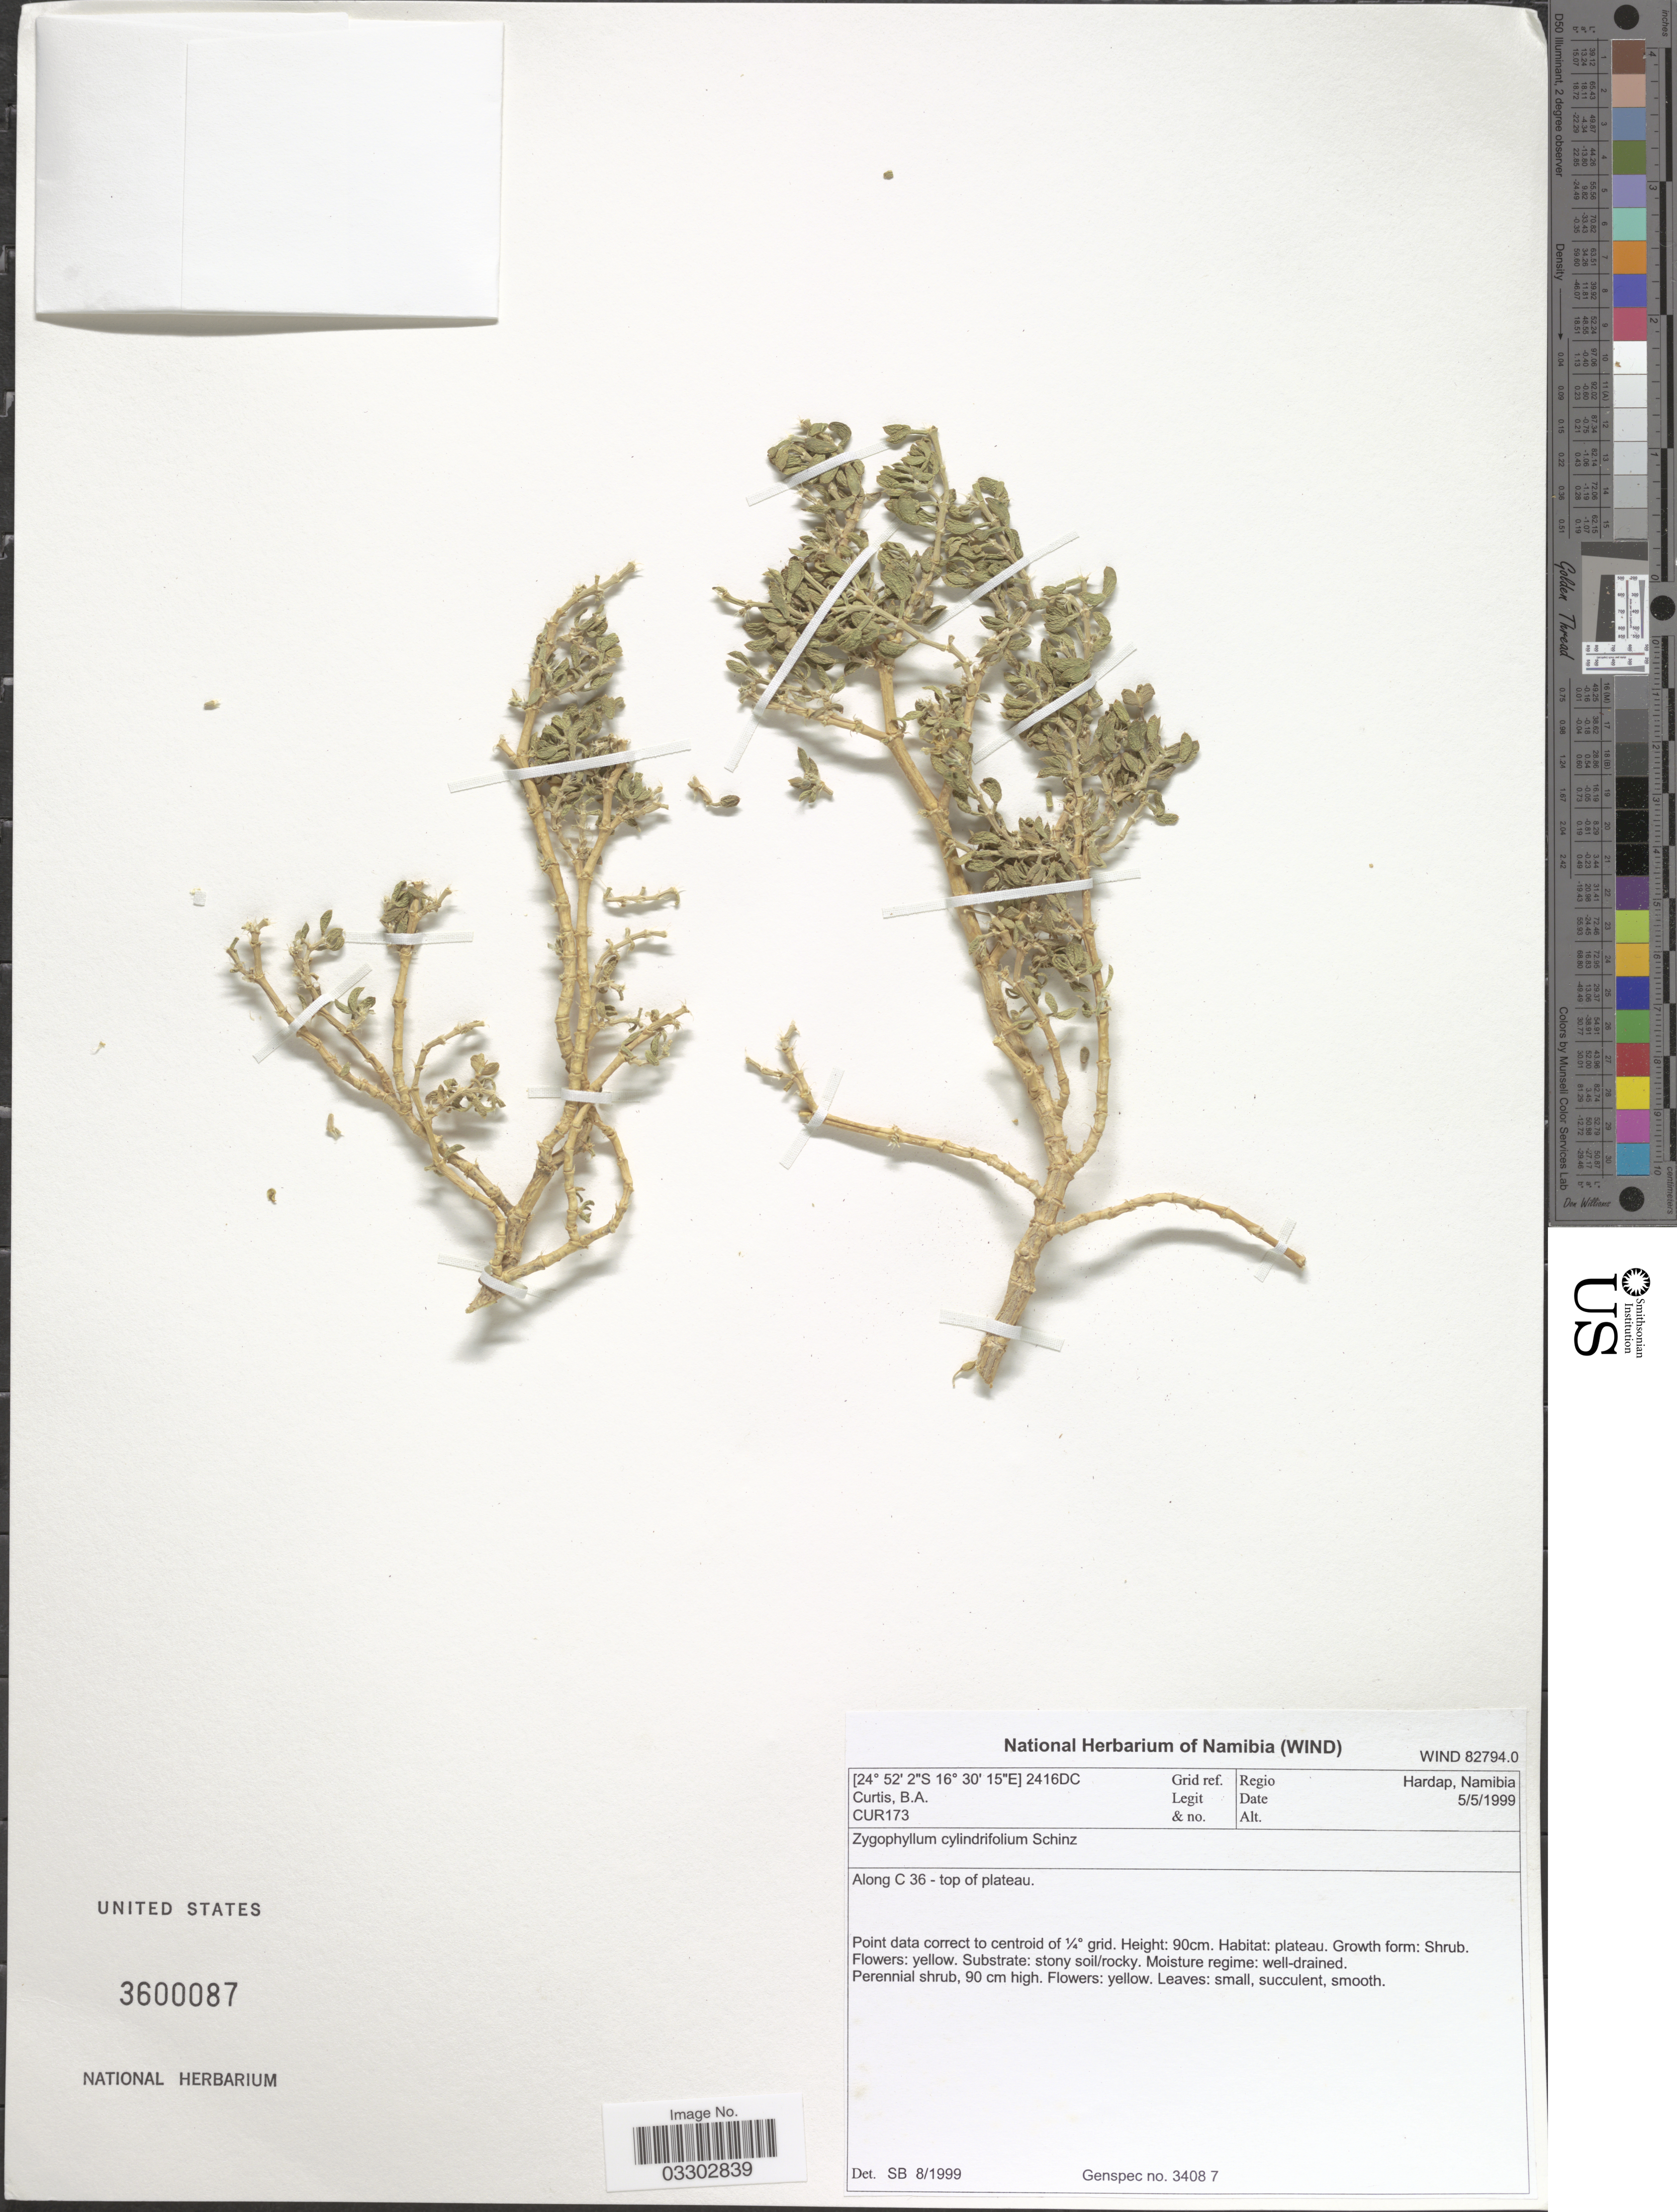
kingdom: Plantae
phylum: Tracheophyta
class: Magnoliopsida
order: Zygophyllales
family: Zygophyllaceae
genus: Zygophyllum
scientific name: Zygophyllum cylindrifolium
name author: Schinz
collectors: B. A. Curtis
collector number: CUR173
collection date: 1999-05-05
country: Namibia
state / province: Hardap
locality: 2416DC Grid ref. Along C 36 - top of plateau.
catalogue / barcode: US 3600087